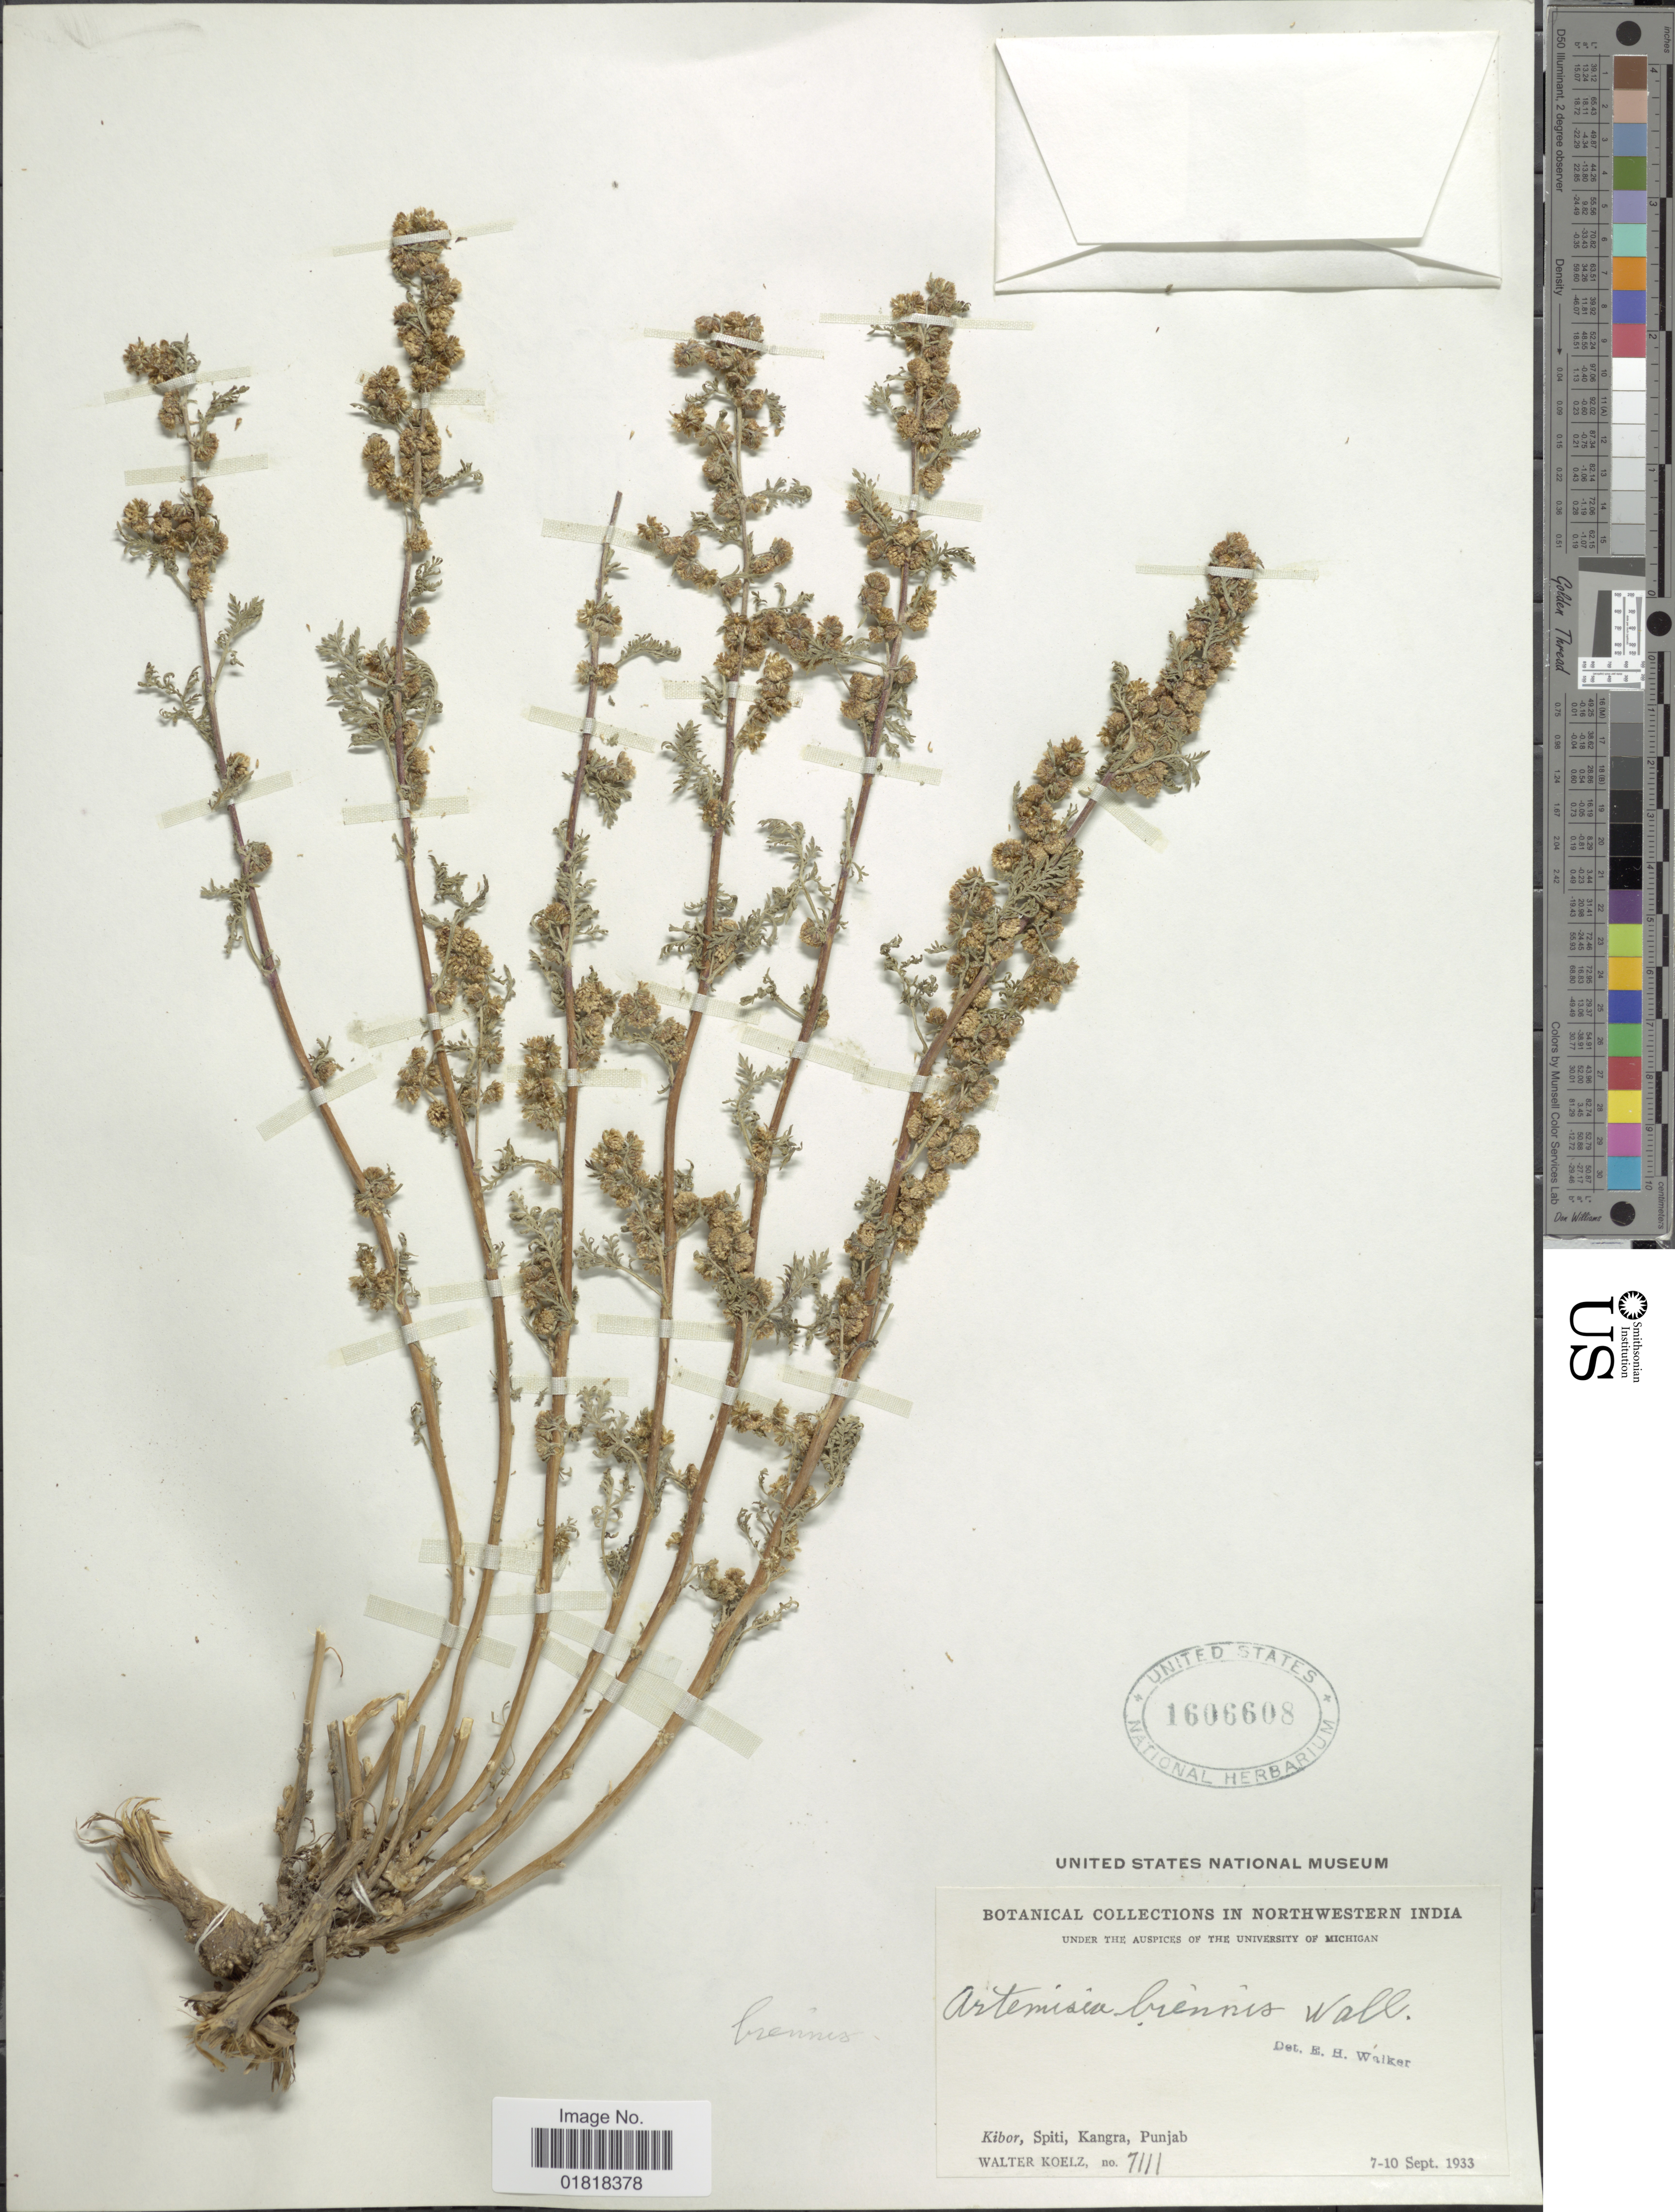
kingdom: Plantae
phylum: Tracheophyta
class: Magnoliopsida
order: Asterales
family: Asteraceae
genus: Artemisia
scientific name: Artemisia biennis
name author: Willd.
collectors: W. N. Koelz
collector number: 7111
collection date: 1933-09-07/1933-09-10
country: India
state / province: Himachal Pradesh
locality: Northwestern India, Kibor, Spiti, Kangra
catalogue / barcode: US 1606608